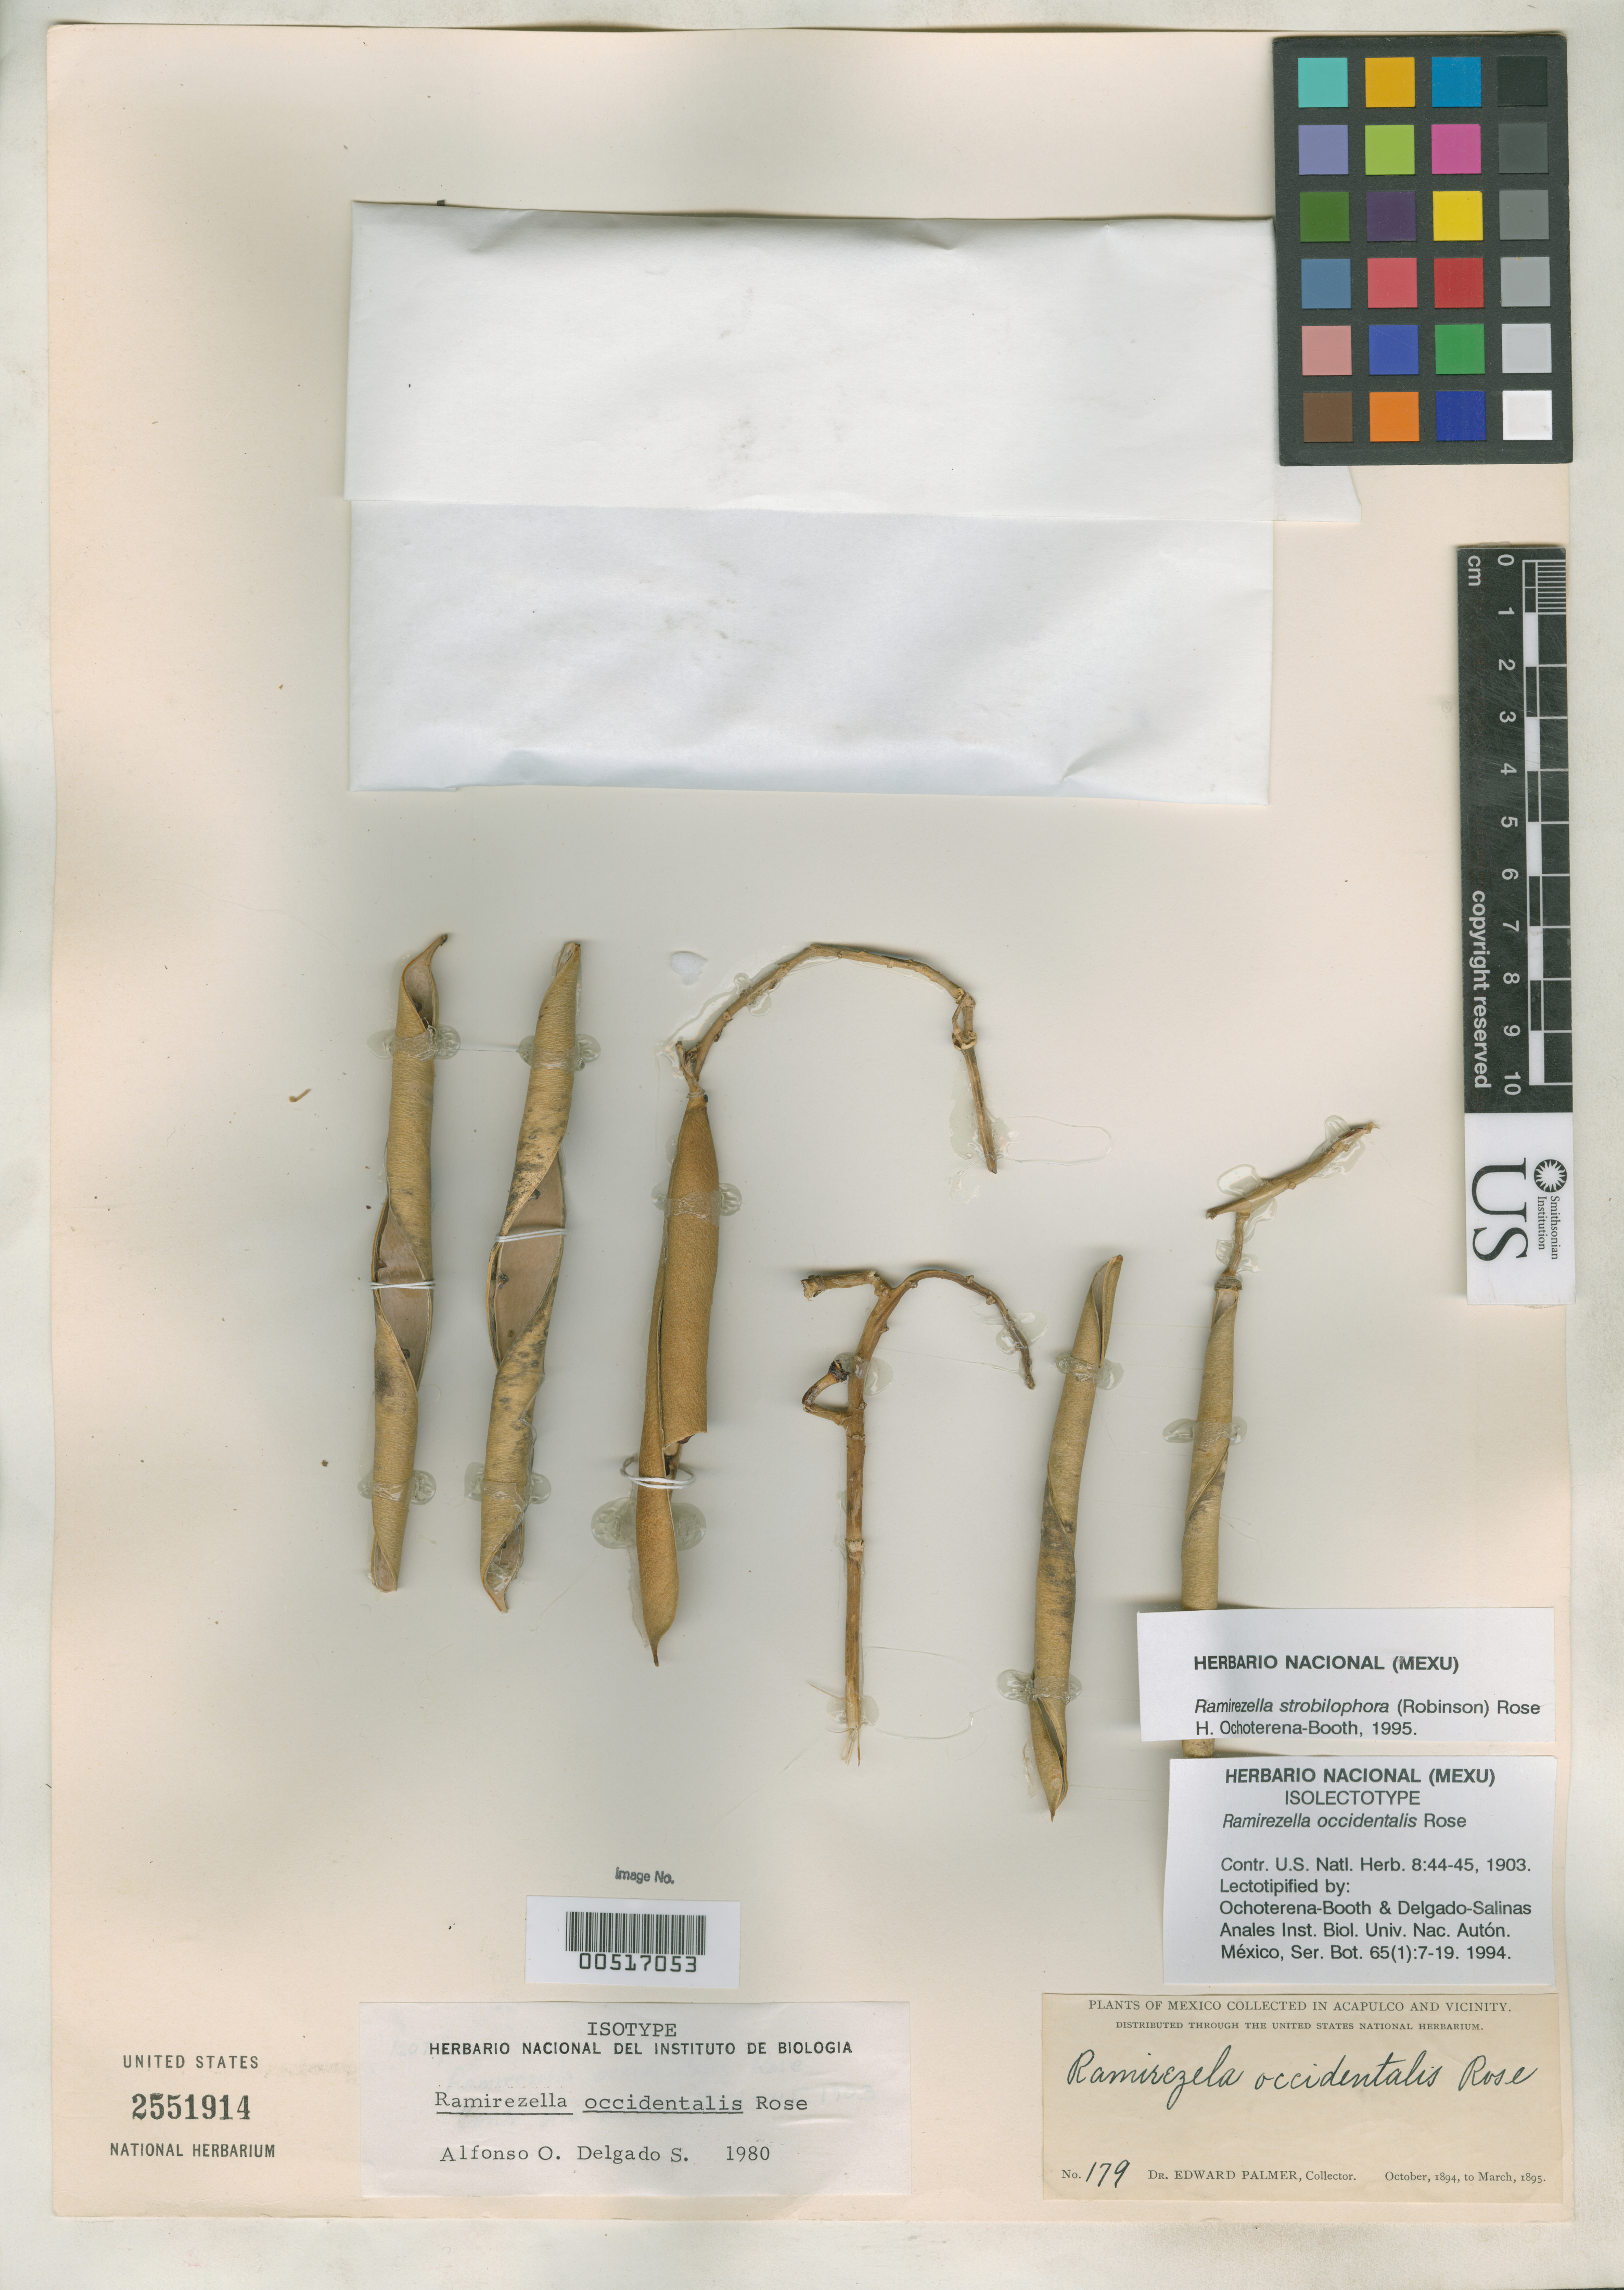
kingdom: Plantae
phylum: Tracheophyta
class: Magnoliopsida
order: Fabales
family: Fabaceae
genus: Ramirezella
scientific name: Ramirezella occidentalis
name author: Rose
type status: Isolectotype; Type Collection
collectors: E. Palmer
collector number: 179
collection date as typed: Oct 1894 to -- Mar 1895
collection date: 1894-10/1895-03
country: Mexico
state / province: Guerrero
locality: Acapulco & vicinity.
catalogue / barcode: US 2551914